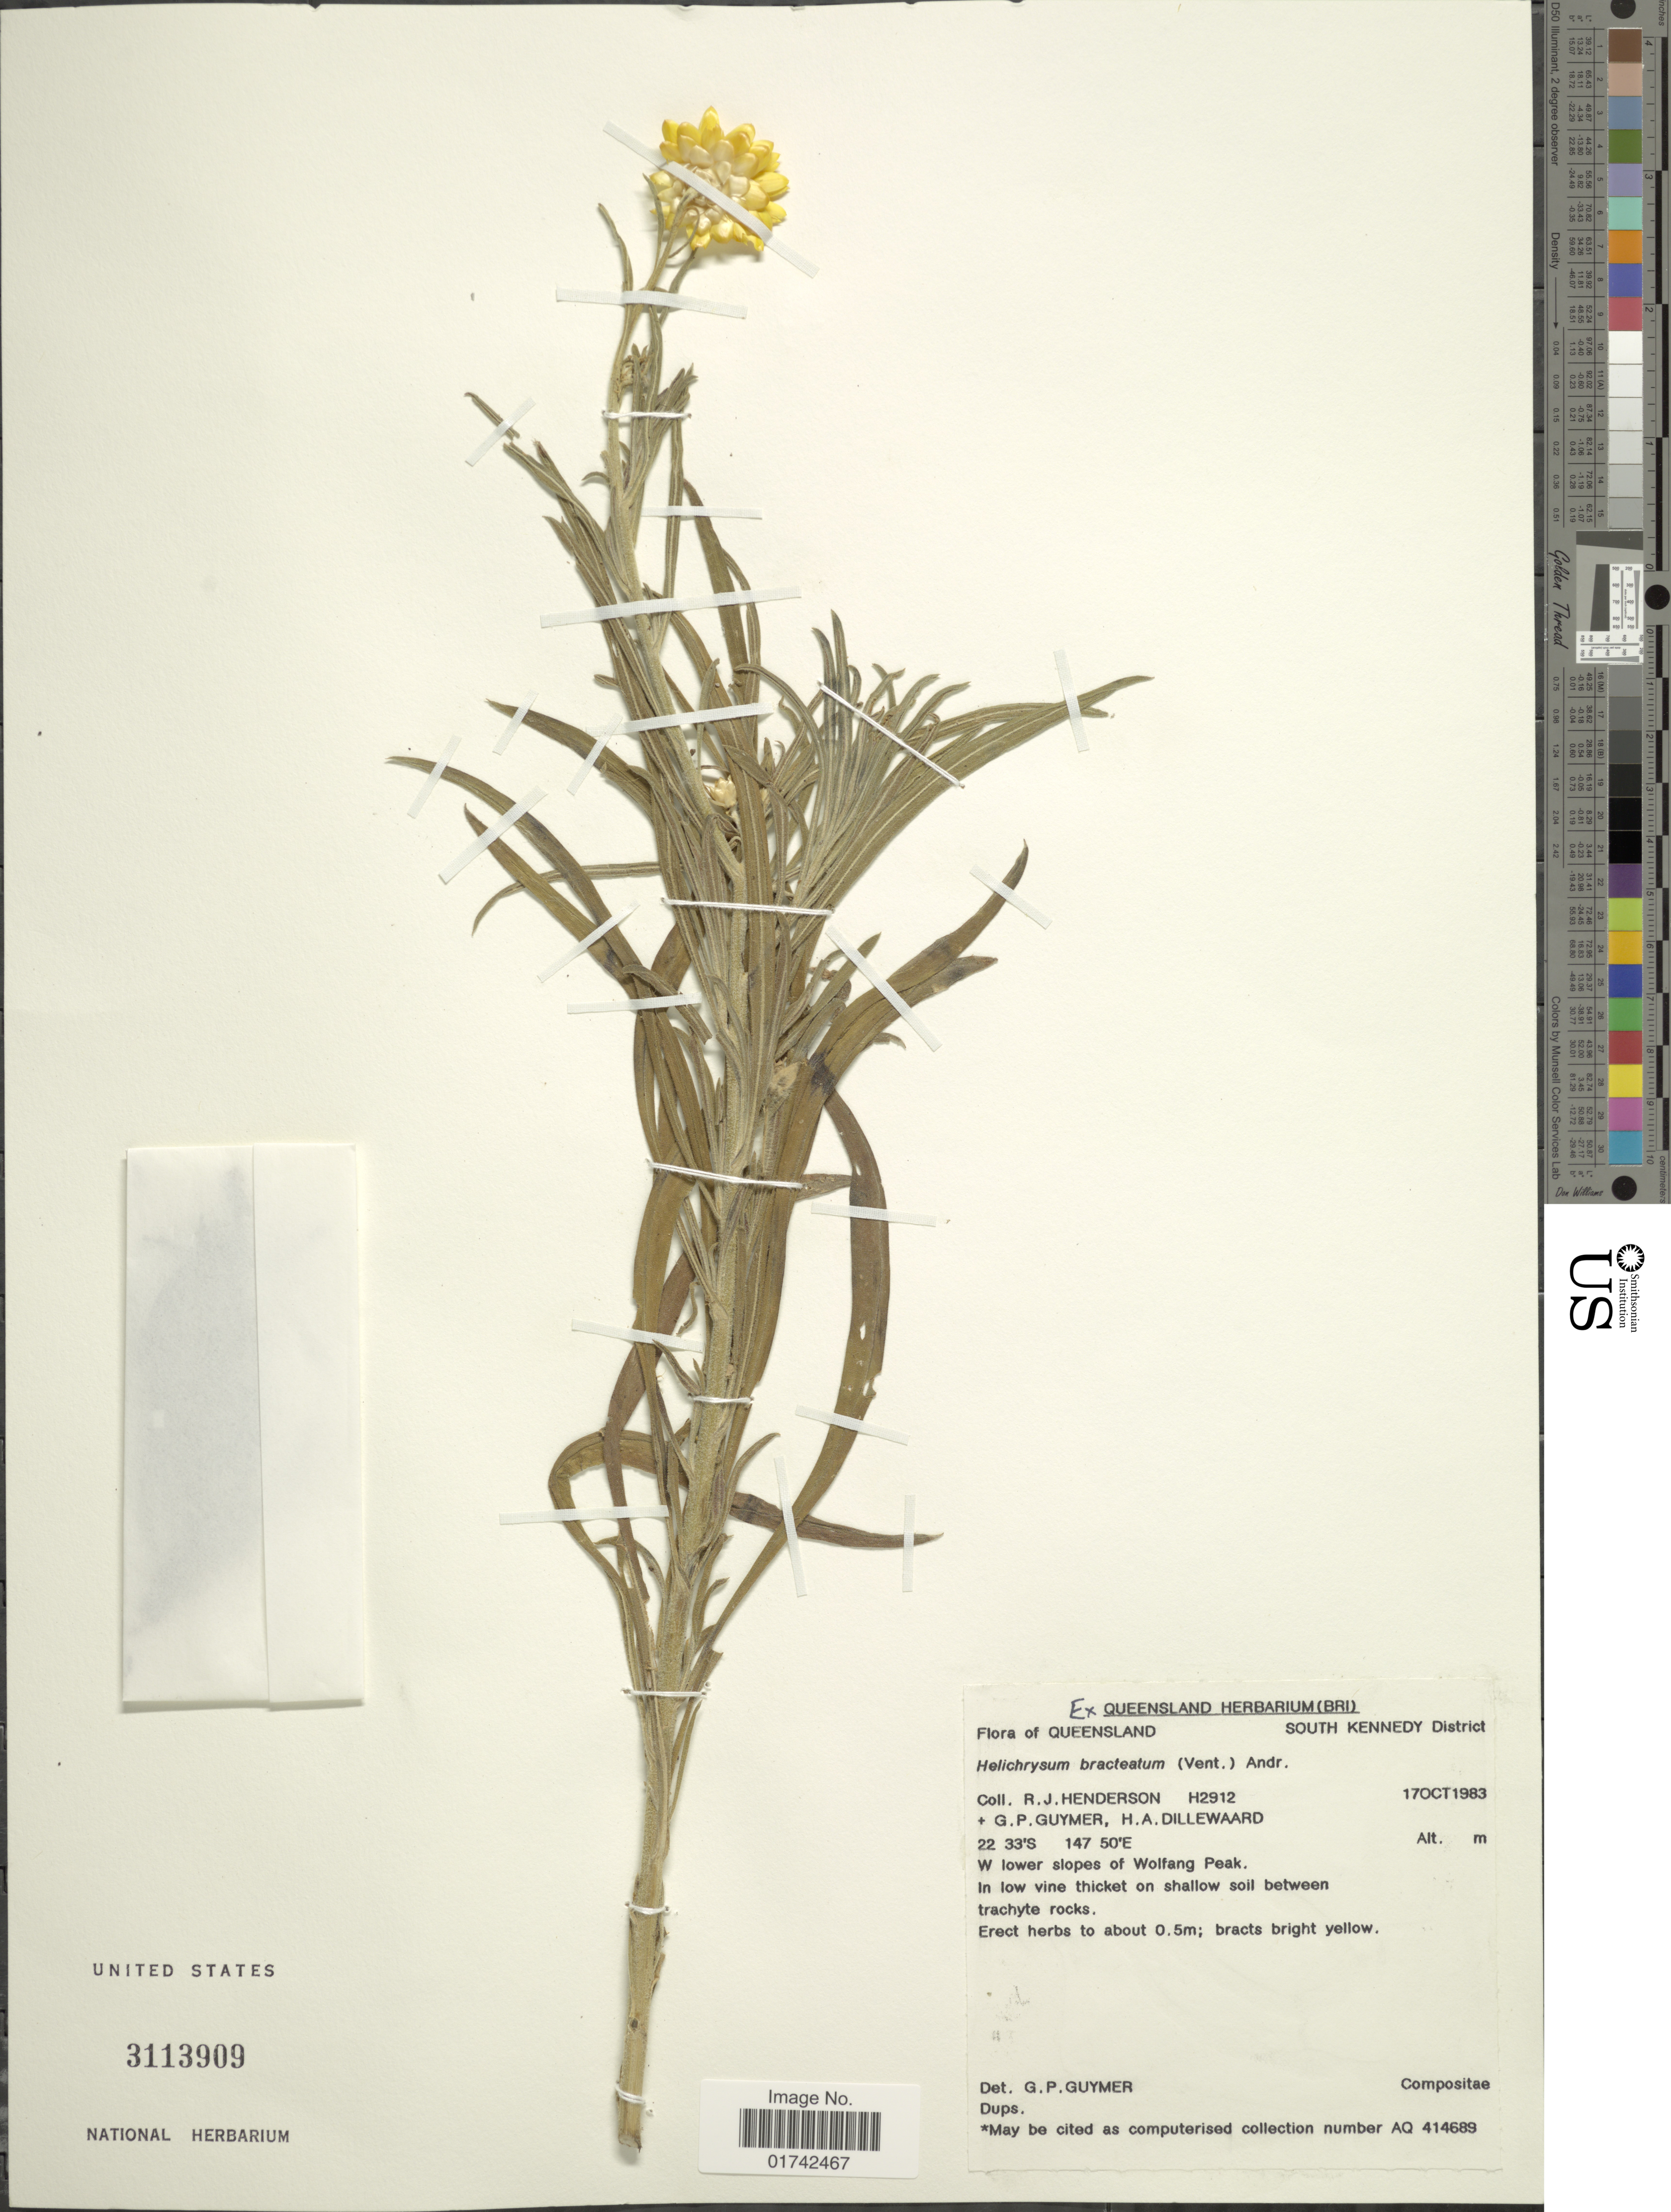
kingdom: Plantae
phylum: Tracheophyta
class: Magnoliopsida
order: Asterales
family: Asteraceae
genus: Helichrysum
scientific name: Helichrysum bracteatum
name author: (Vent.) Haw.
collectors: R. J. F. Henderson, G. P. Guymer & H. Dillewaard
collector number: H2912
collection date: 1983-10-17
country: Australia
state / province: Queensland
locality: South Kennedy District, W lower slopes of Wolfang Peak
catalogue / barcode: US 3113909